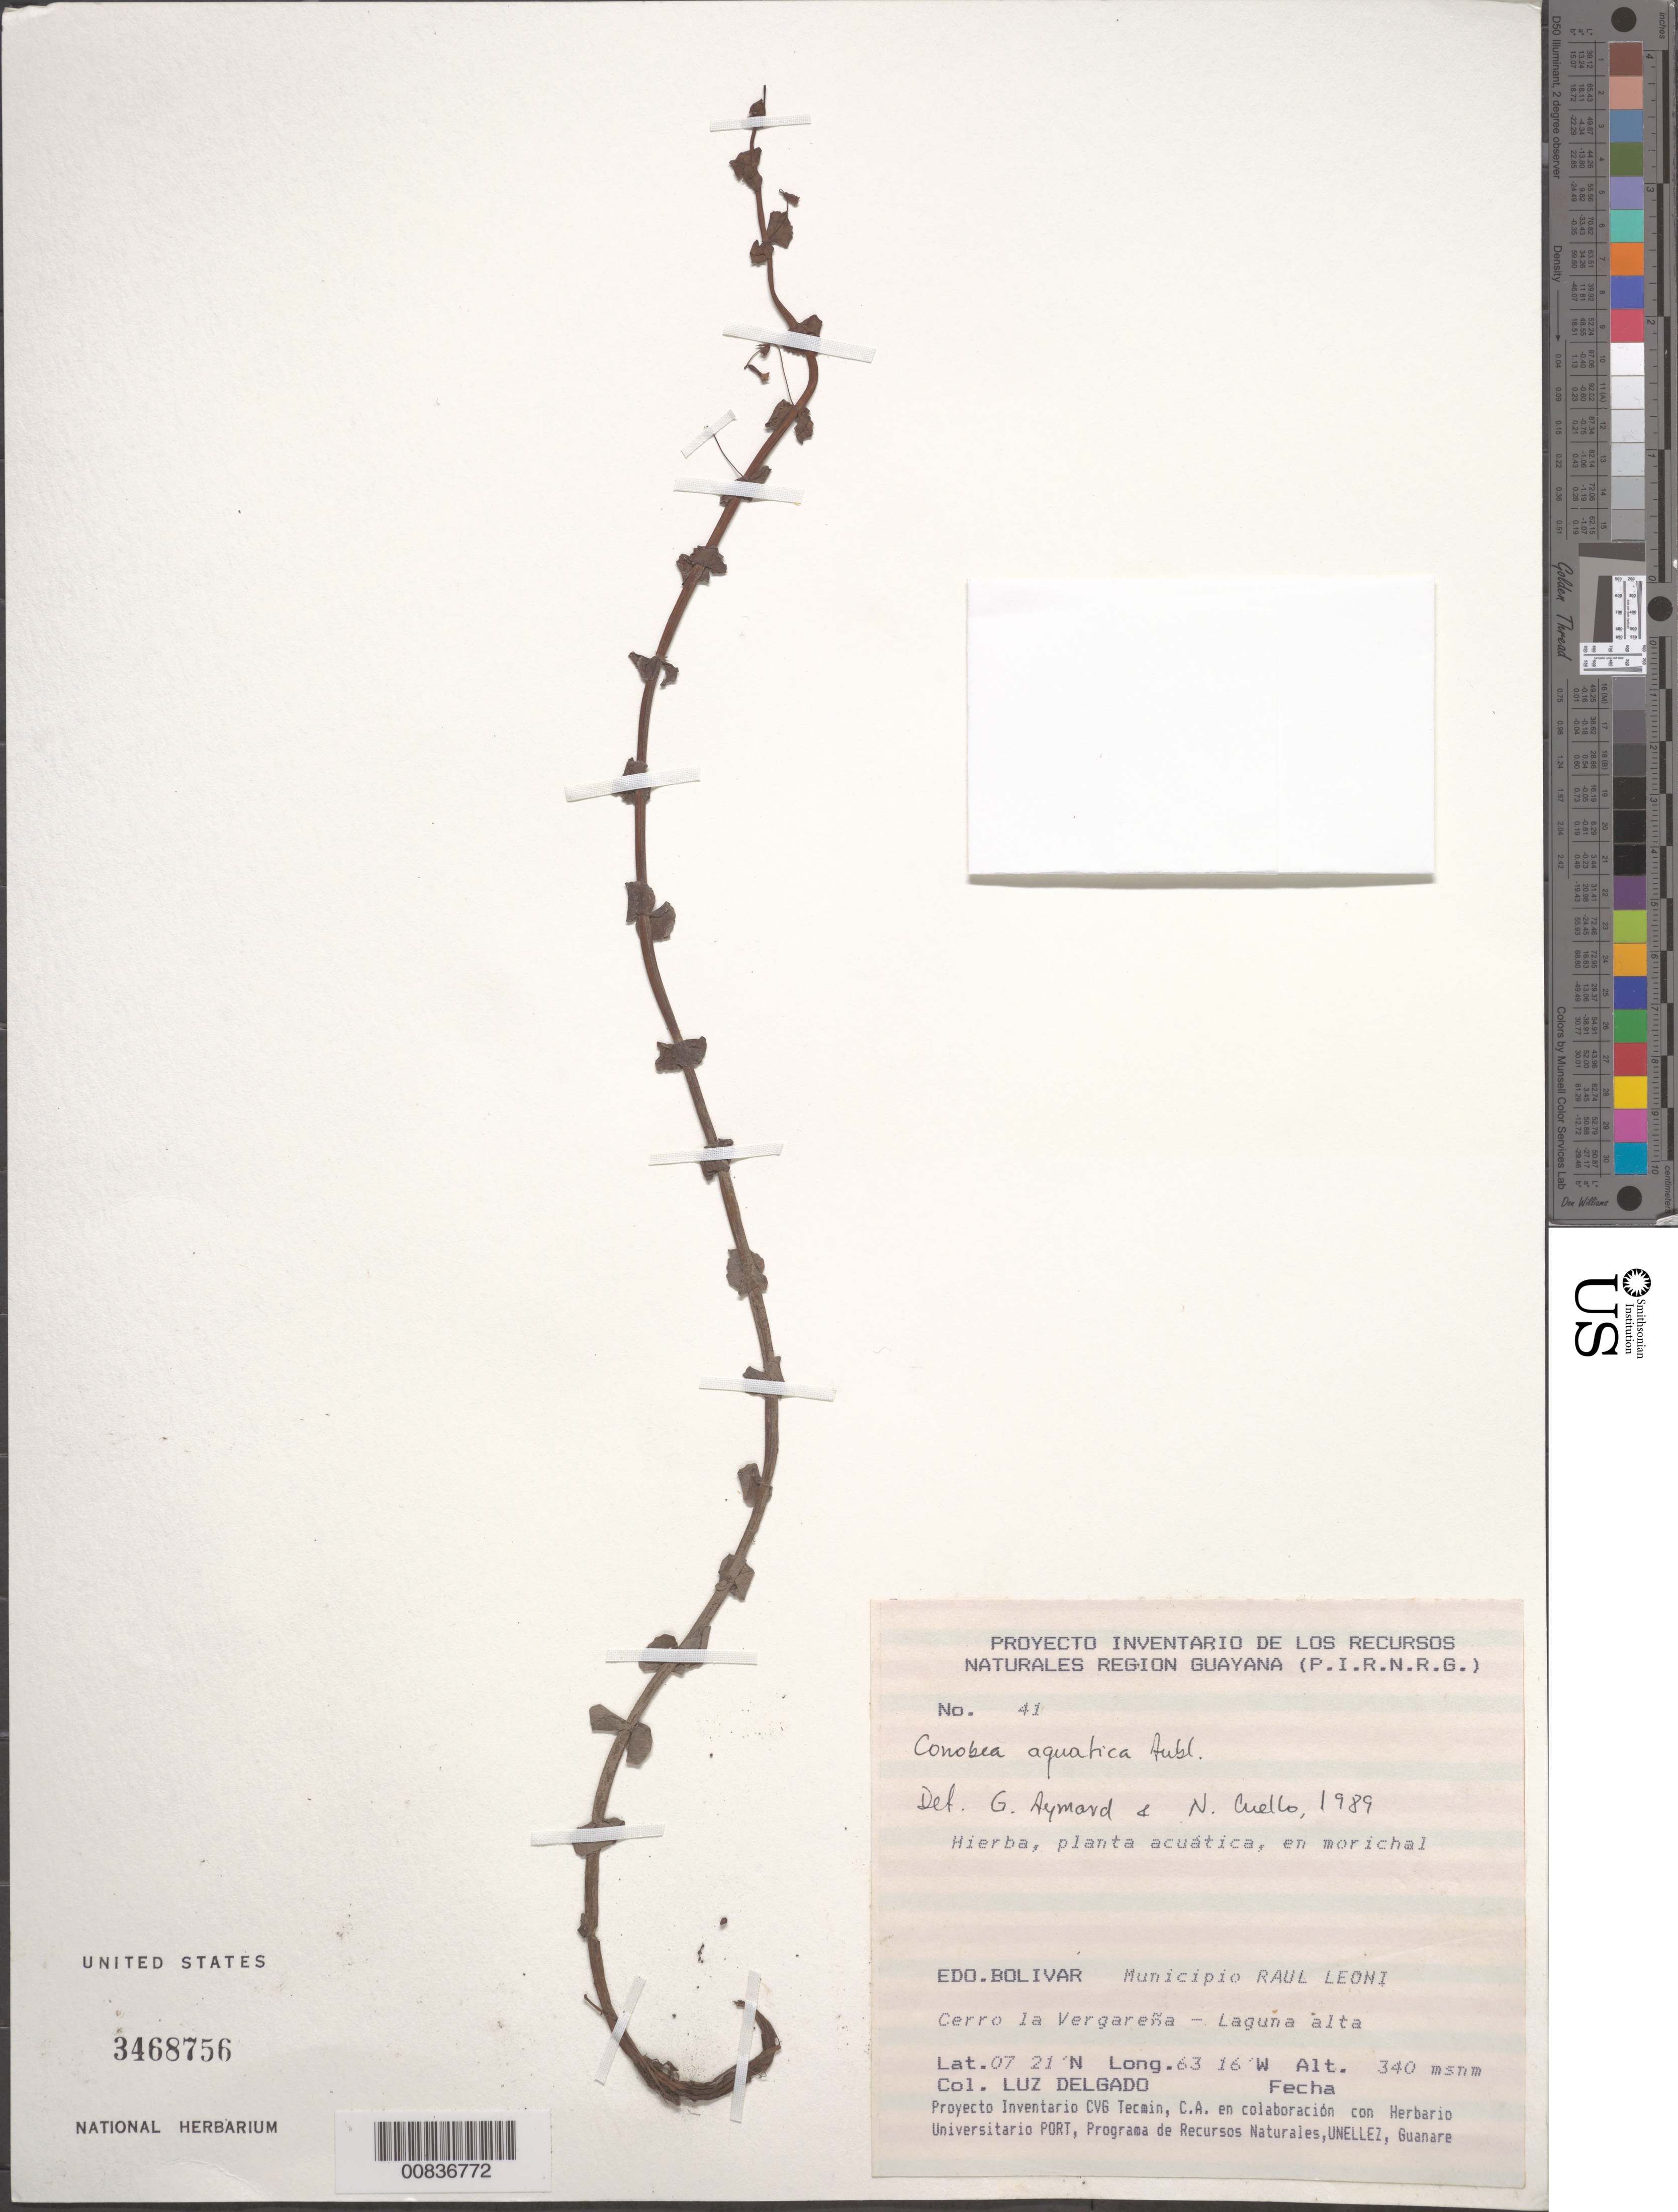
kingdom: Plantae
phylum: Tracheophyta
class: Magnoliopsida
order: Lamiales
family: Plantaginaceae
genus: Conobea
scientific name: Conobea aquatica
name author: Aubl.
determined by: Aymard C., G. A.; Cuello, Nidia L.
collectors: L. Delgado V.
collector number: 41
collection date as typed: Oct-87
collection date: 1987-10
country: Venezuela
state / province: Bolívar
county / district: Angostura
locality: Mun. Raúl Leoni [=Angostura], Cerro la Vergareña - Laguna alta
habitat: Morichal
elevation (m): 340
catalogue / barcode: US 3468756